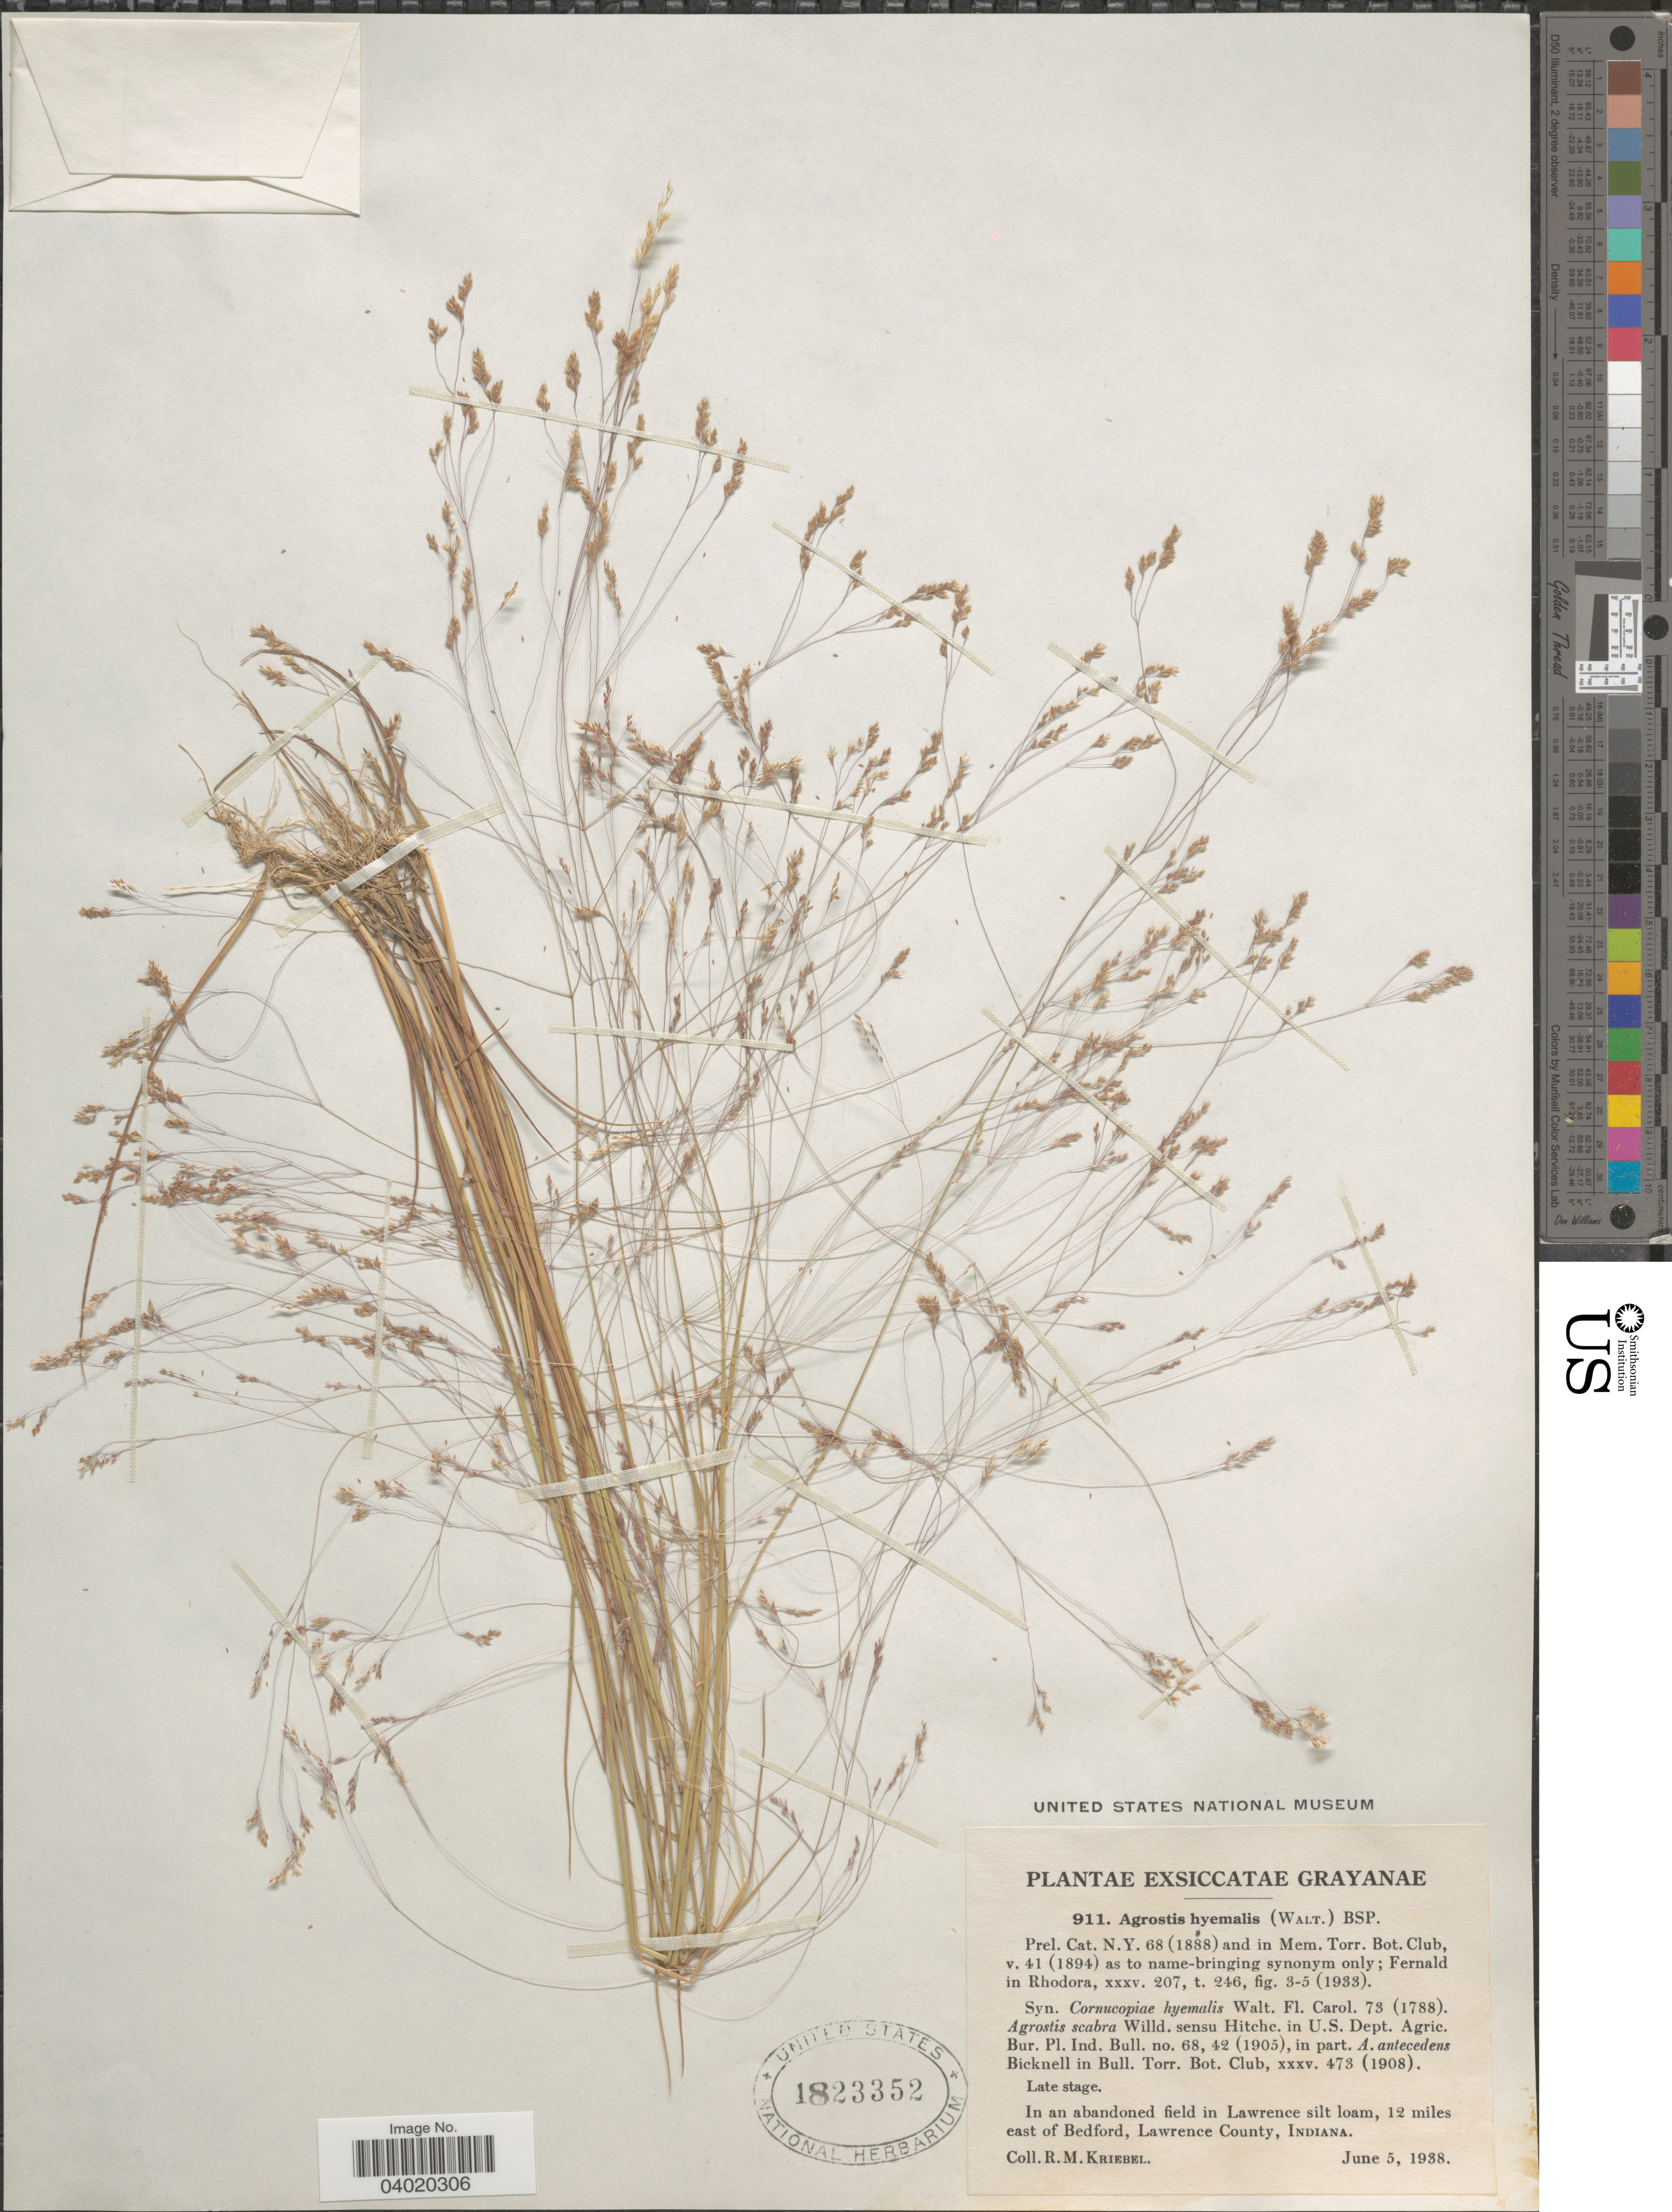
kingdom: Plantae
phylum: Tracheophyta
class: Liliopsida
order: Poales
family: Poaceae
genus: Agrostis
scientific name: Agrostis hyemalis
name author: (Walter) Britton et al.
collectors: R. M. Kriebel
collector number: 911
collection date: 1938-06-05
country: United States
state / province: Indiana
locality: In Lawrence silt loam, 12 miles east of Bedford, Lawrence County.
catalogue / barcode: US 1823352